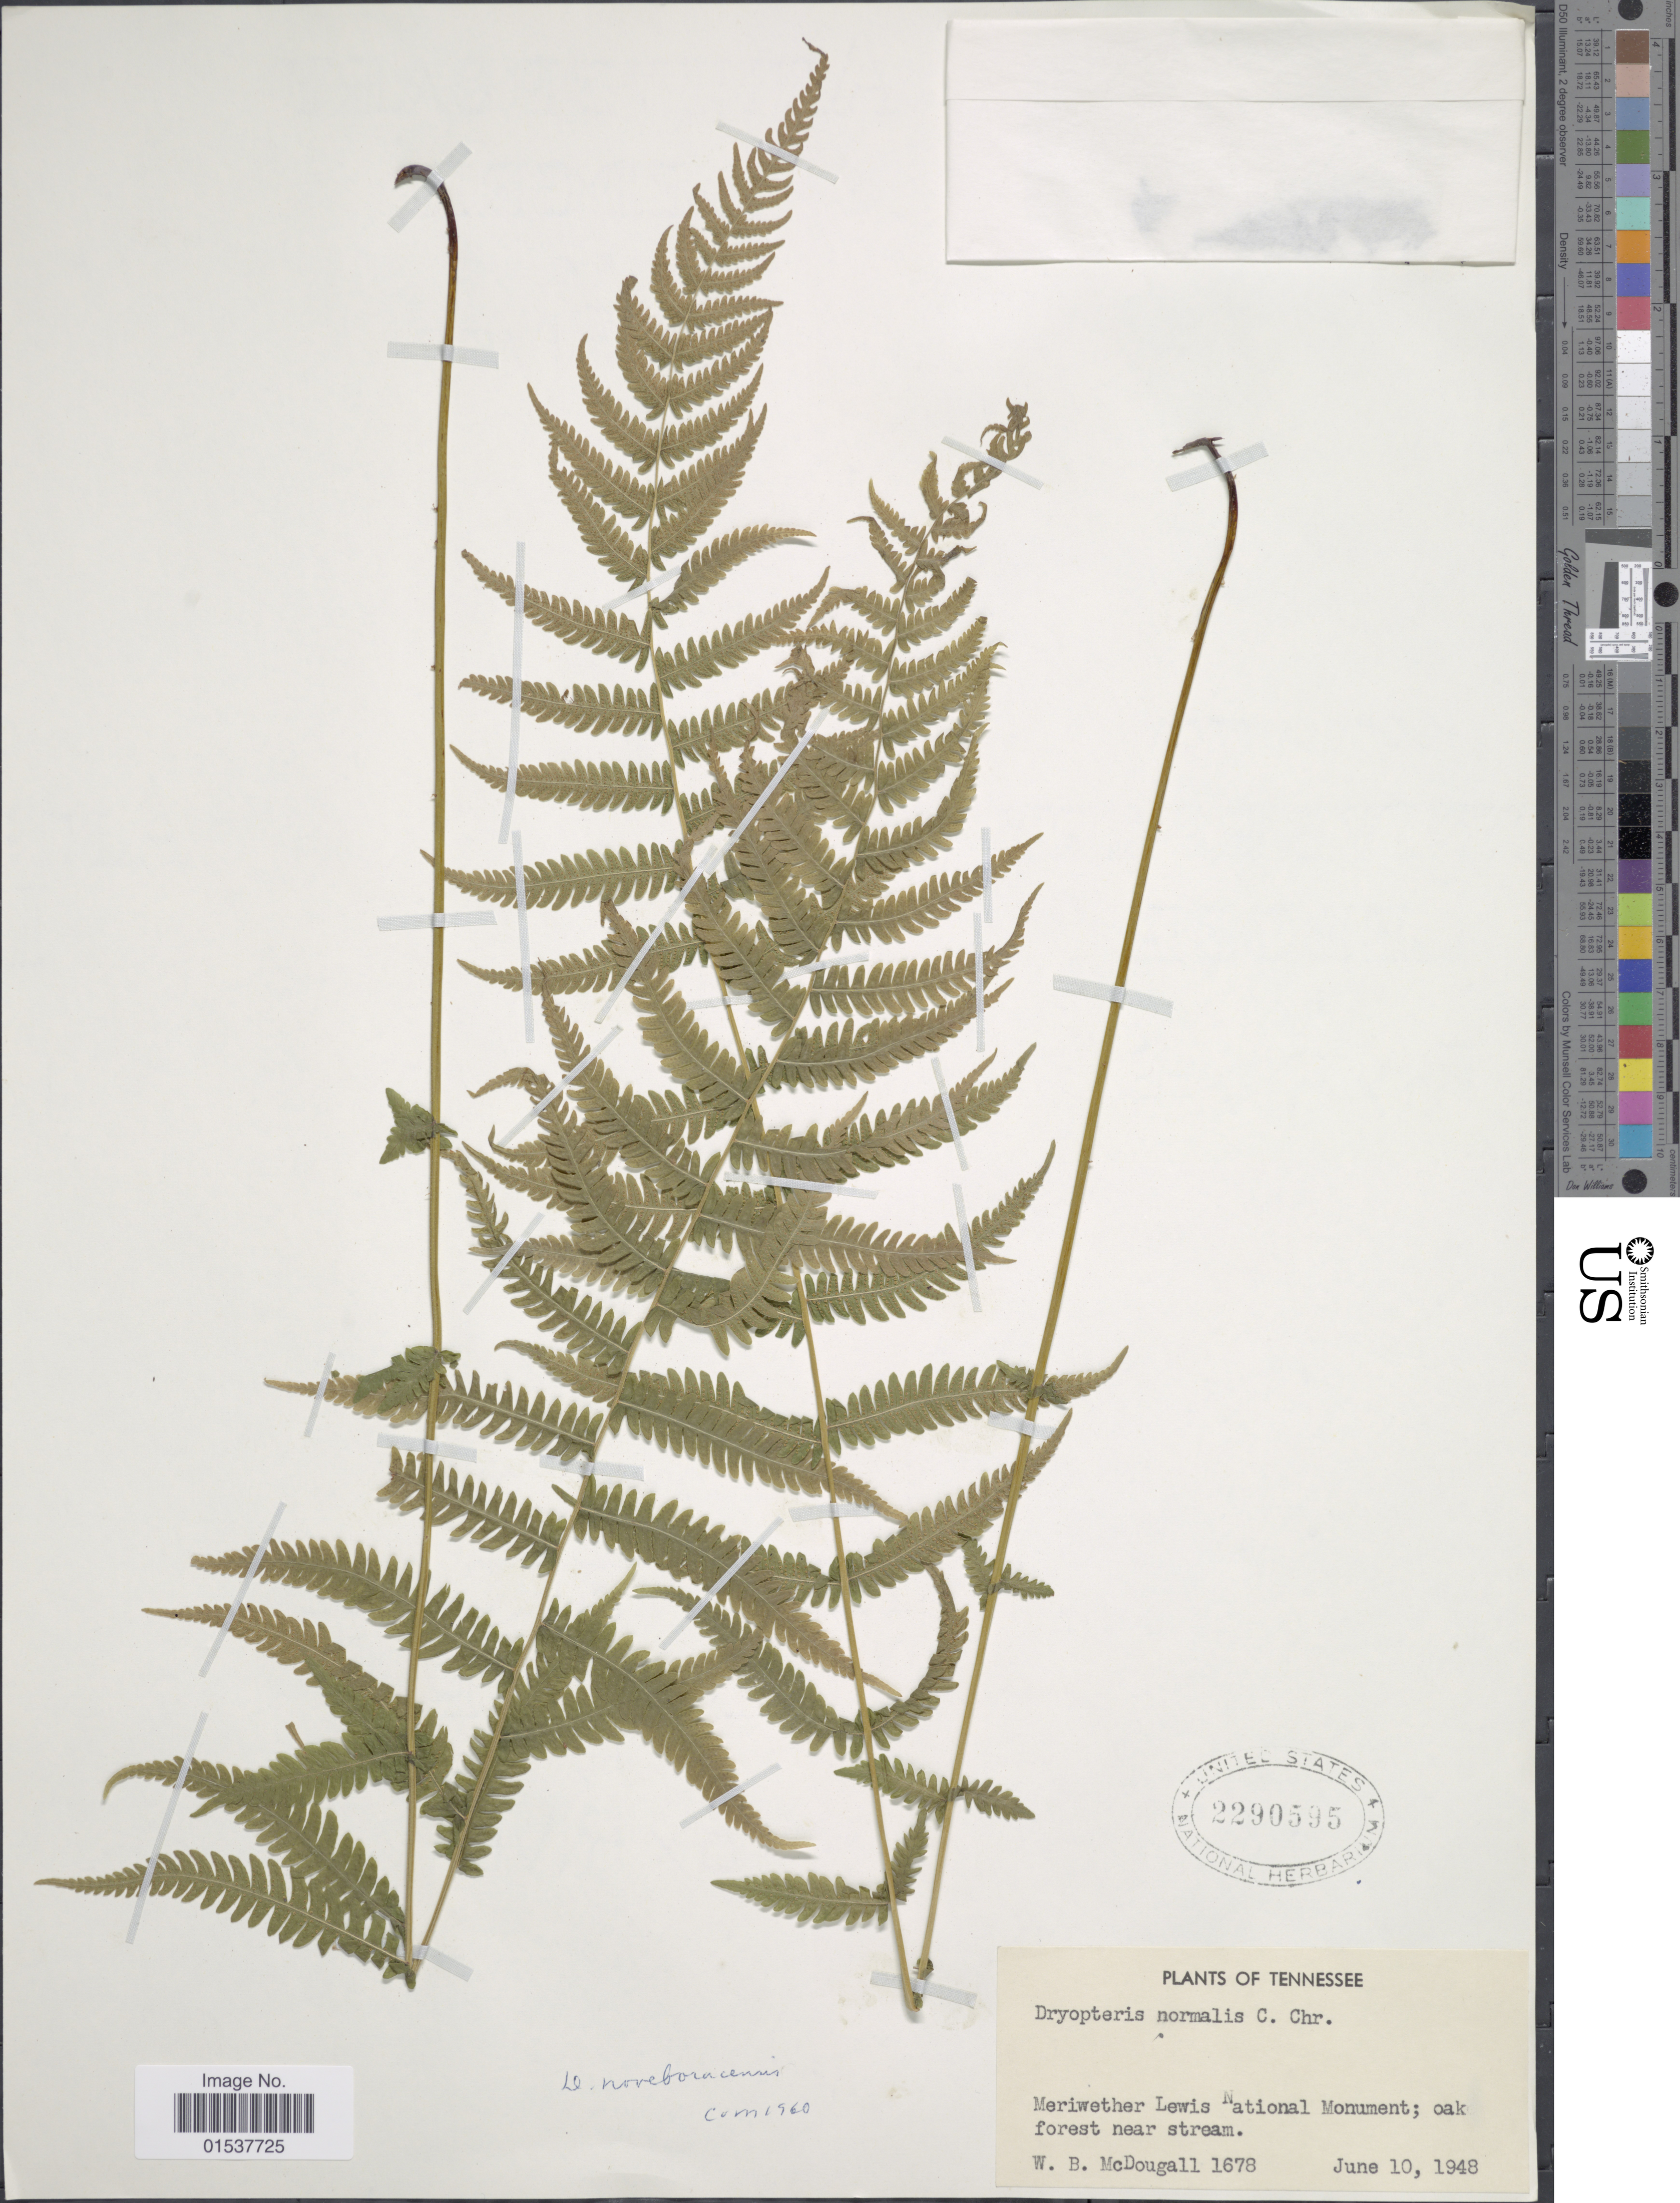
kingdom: Plantae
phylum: Tracheophyta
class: Polypodiopsida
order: Polypodiales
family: Thelypteridaceae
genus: Parathelypteris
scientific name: Parathelypteris noveboracensis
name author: (L.) Ching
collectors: W. B. McDougal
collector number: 1678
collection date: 1948-06-10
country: United States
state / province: Tennessee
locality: Meriwether Lewis National Monument; oak forest near stream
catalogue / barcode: US 2290595